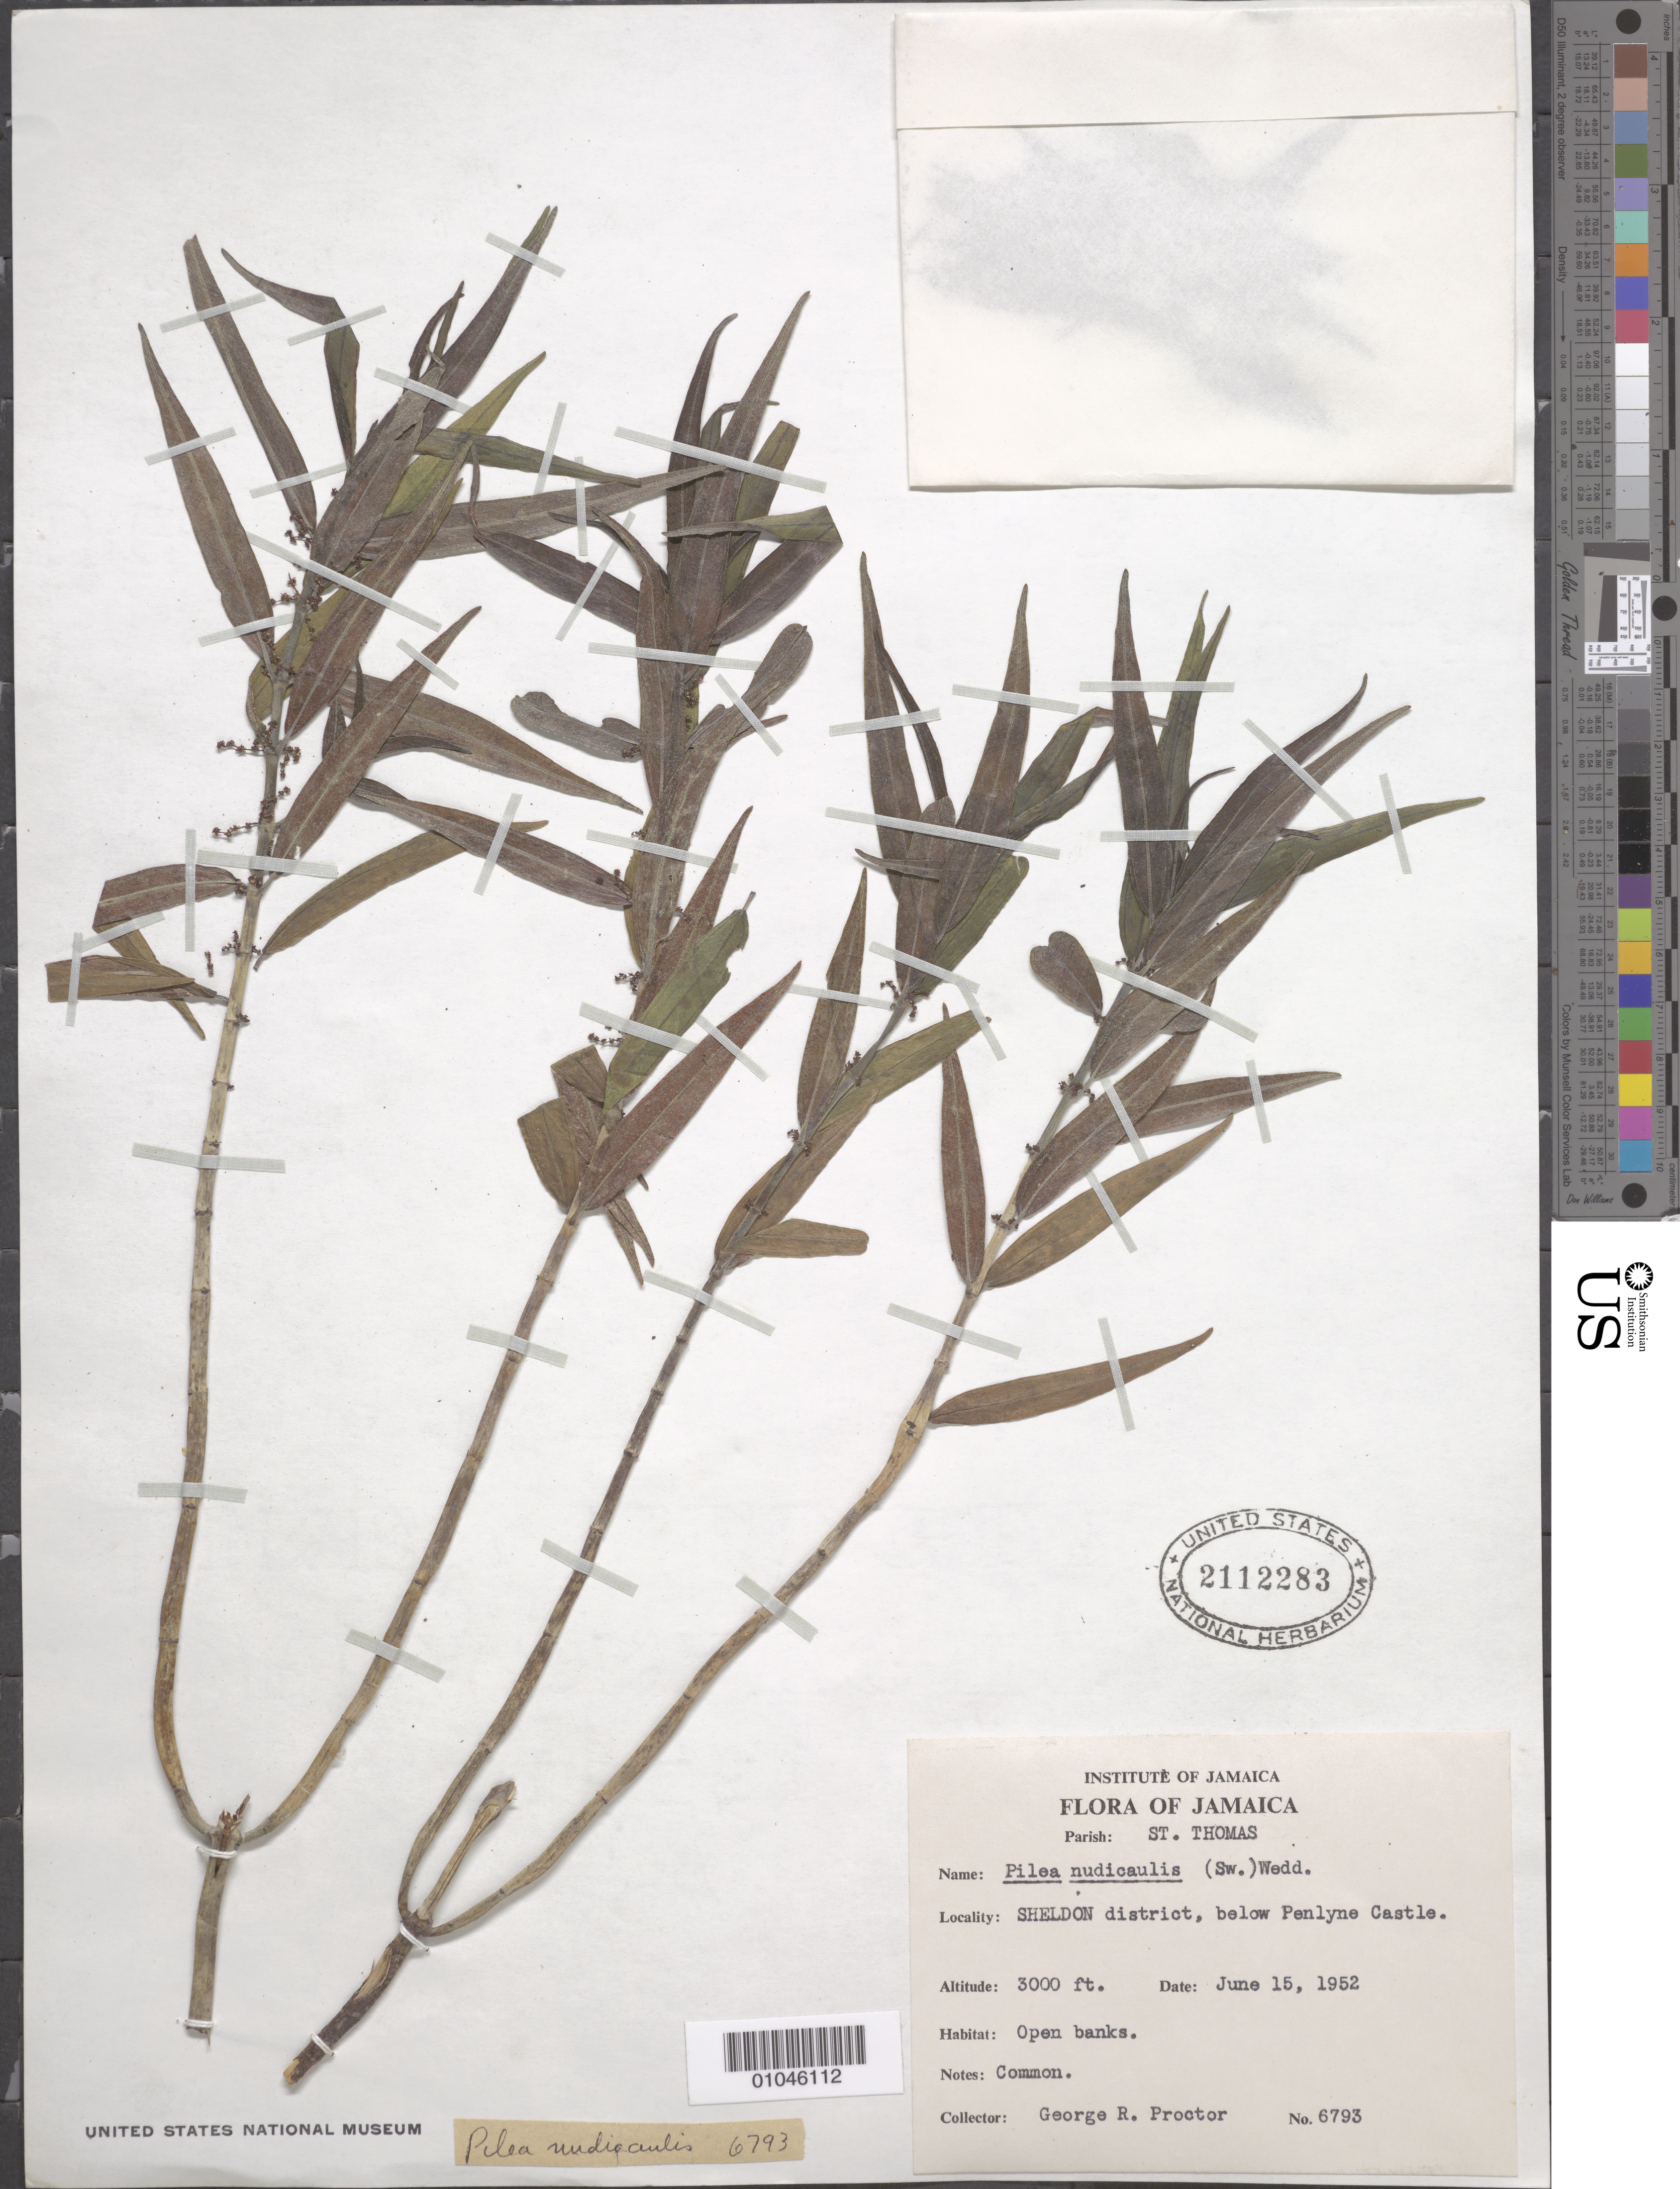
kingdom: Plantae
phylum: Tracheophyta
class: Magnoliopsida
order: Rosales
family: Urticaceae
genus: Pilea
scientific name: Pilea nudicaulis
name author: (Sw.) Wedd.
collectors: G. R. Proctor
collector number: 6793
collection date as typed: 15 Jun 1952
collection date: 1952-06-15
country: Jamaica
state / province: Saint Thomas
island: Jamaica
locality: Sheldon District, below Penlyne Castle. Open banks. Common.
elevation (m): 914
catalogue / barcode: US 2112283